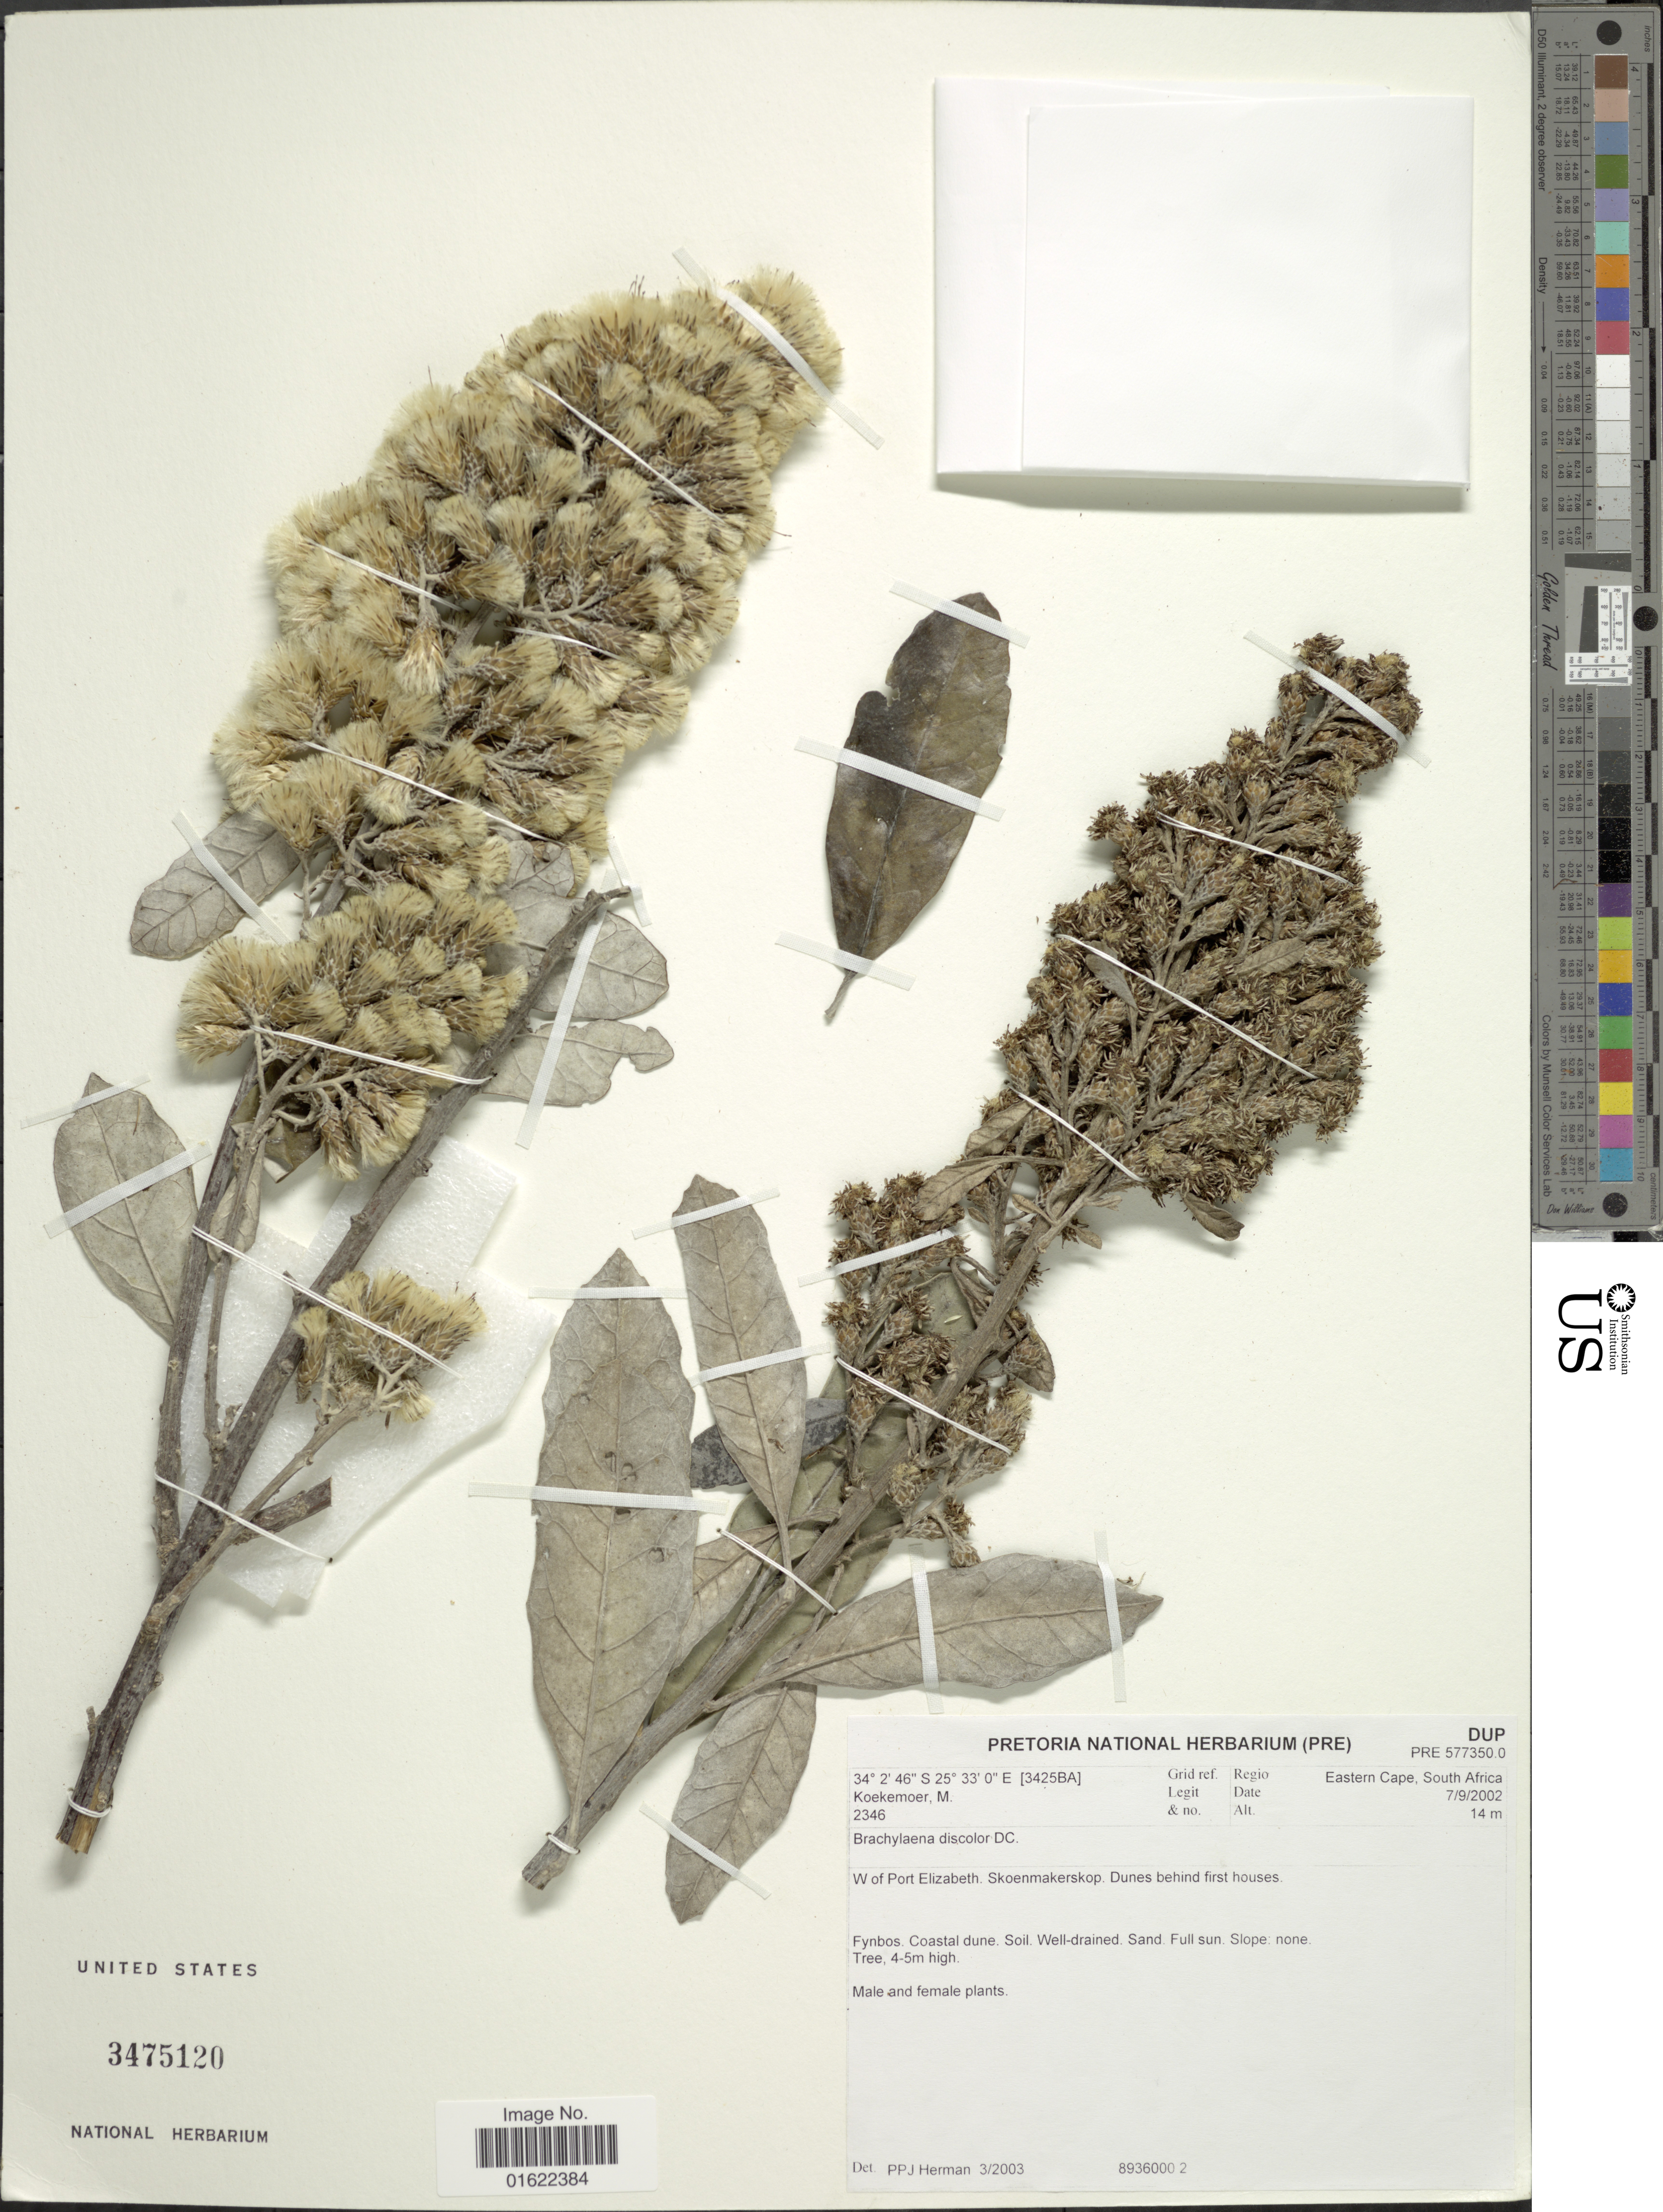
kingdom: Plantae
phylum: Tracheophyta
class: Magnoliopsida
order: Asterales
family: Asteraceae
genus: Brachylaena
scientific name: Brachylaena discolor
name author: DC.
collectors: M. Koekemoer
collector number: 2346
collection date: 2002-09-07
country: South Africa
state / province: Eastern Cape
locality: W of Port Elizabeth. Skoenmakerskop. Dunes behind first houses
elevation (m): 14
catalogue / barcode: US 3475120